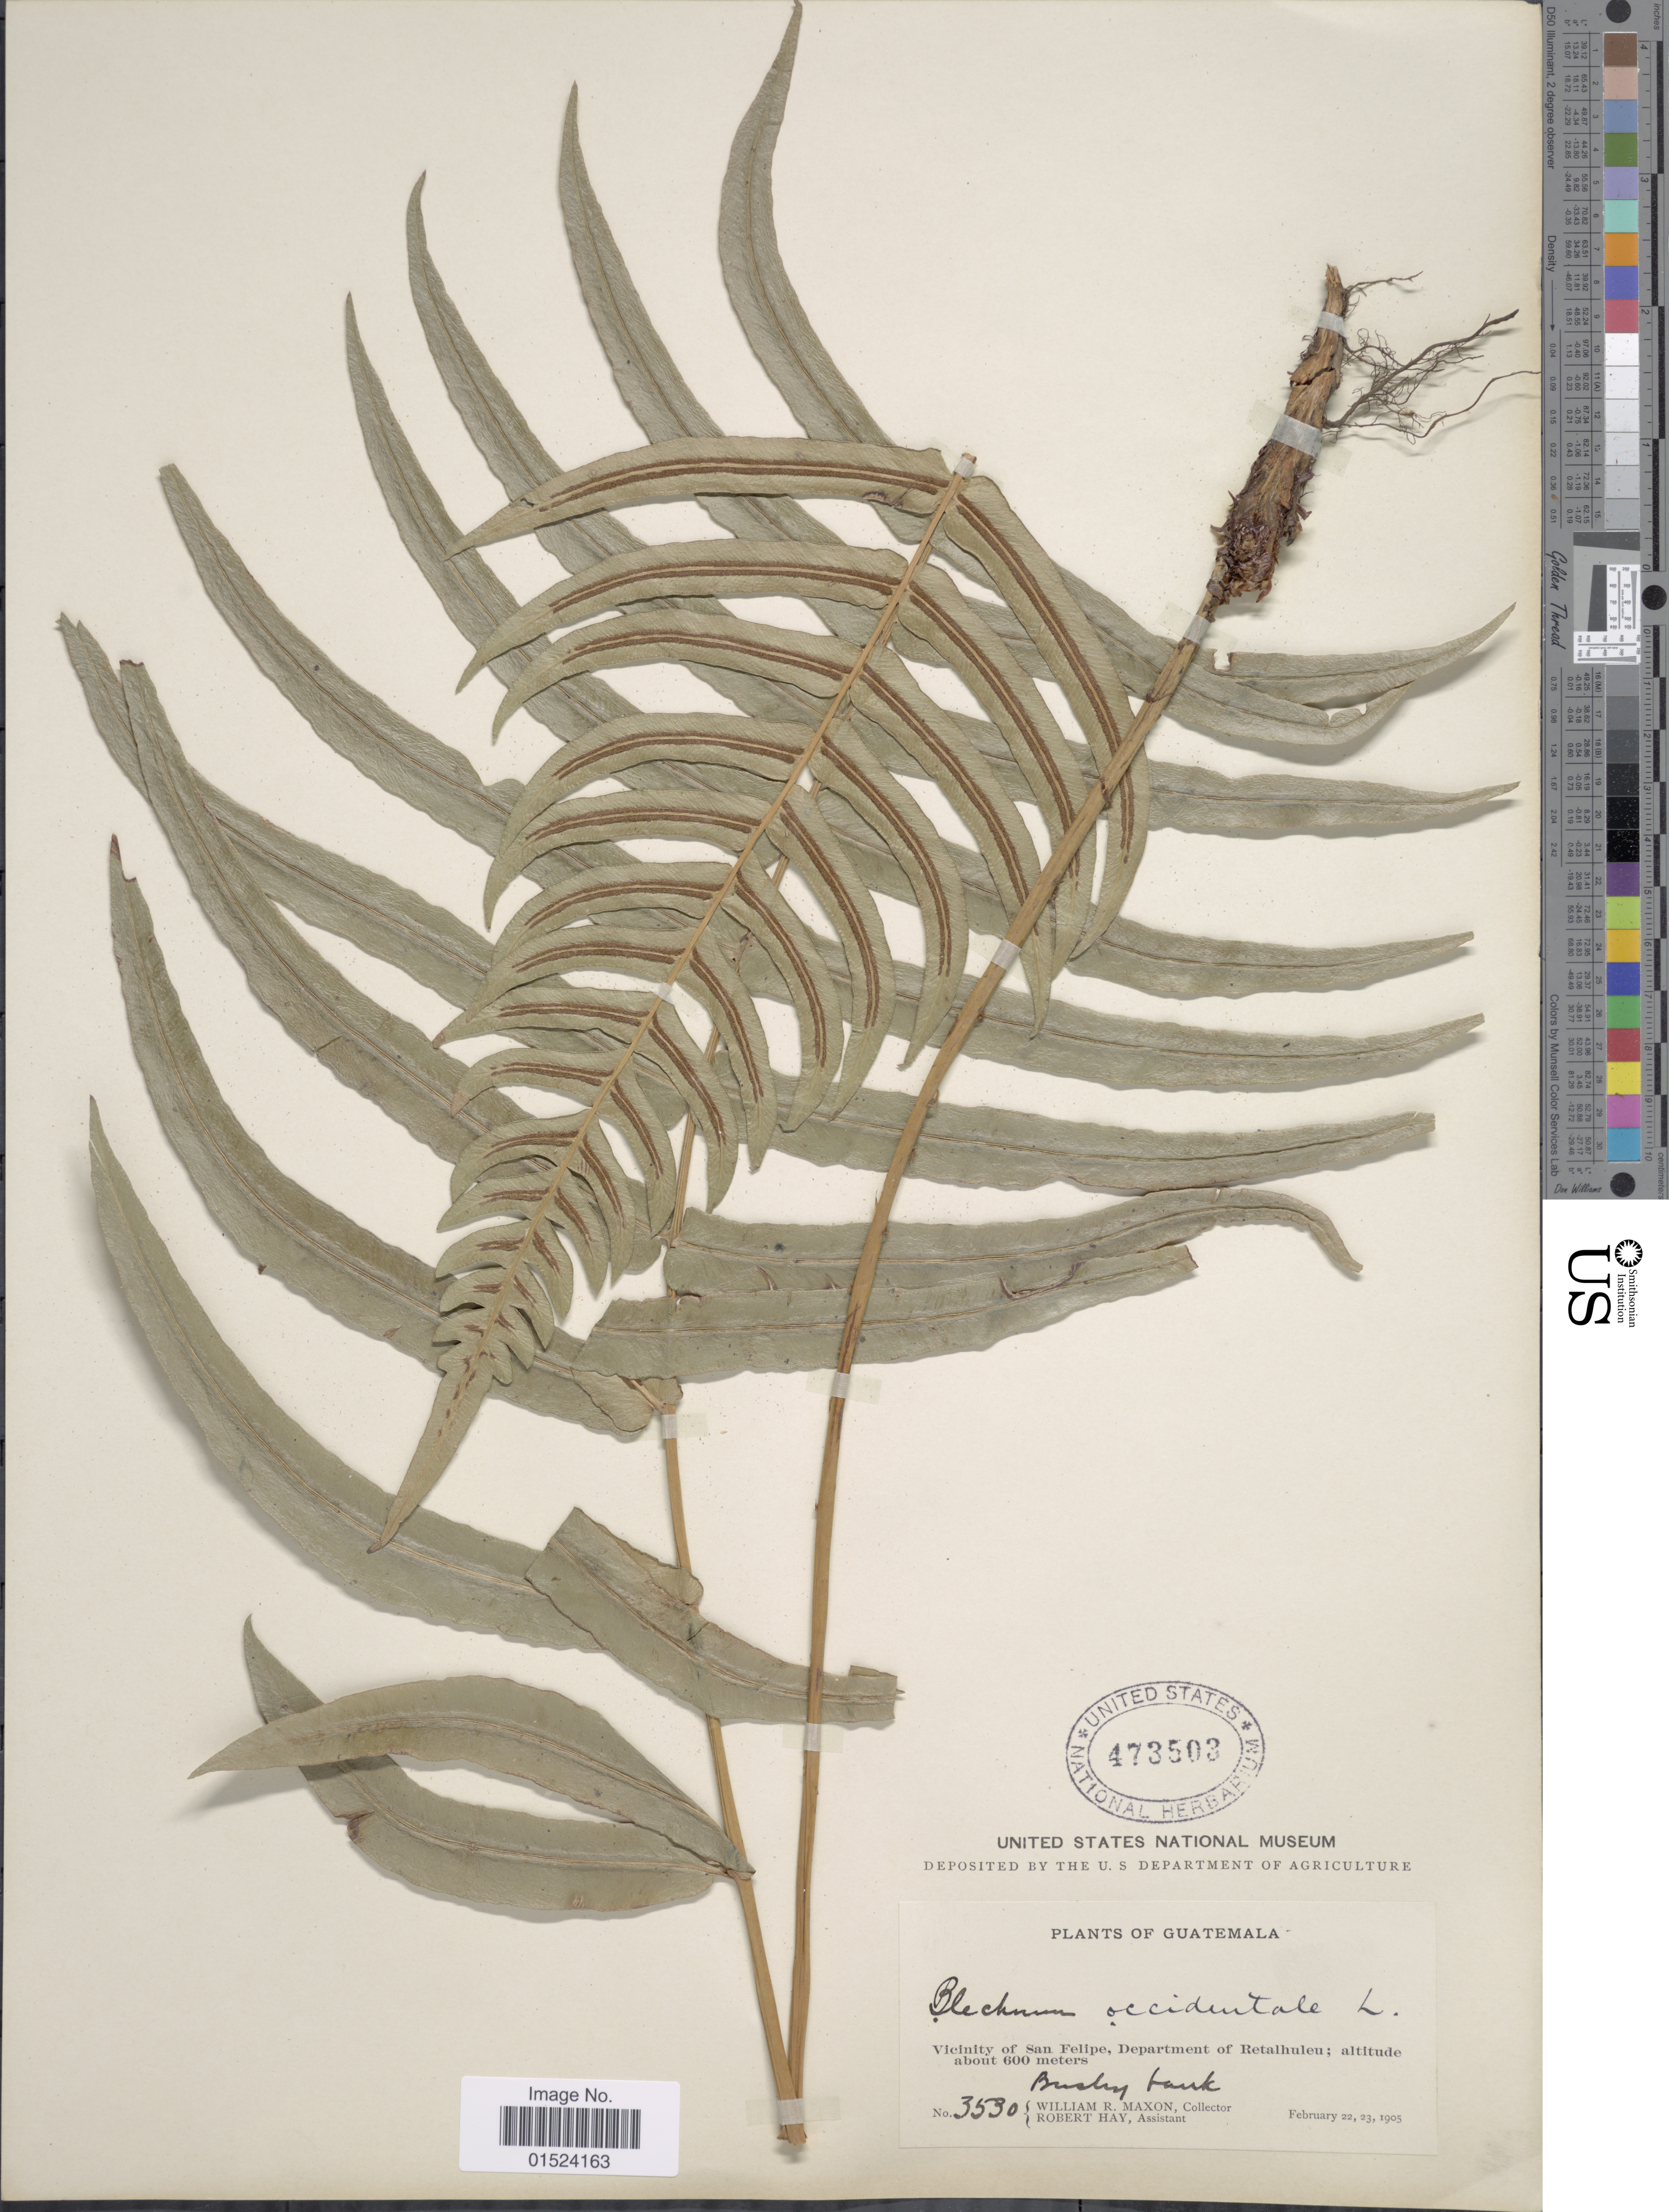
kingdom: Plantae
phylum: Tracheophyta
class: Polypodiopsida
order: Polypodiales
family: Blechnaceae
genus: Blechnum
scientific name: Blechnum occidentale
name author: L.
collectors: W. R. Maxon & R. H. Hay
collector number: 3530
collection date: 1905-02-22/1905-02-23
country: Guatemala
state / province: Retalhuleu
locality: Vicinity of San Felipe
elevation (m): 600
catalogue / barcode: US 473503